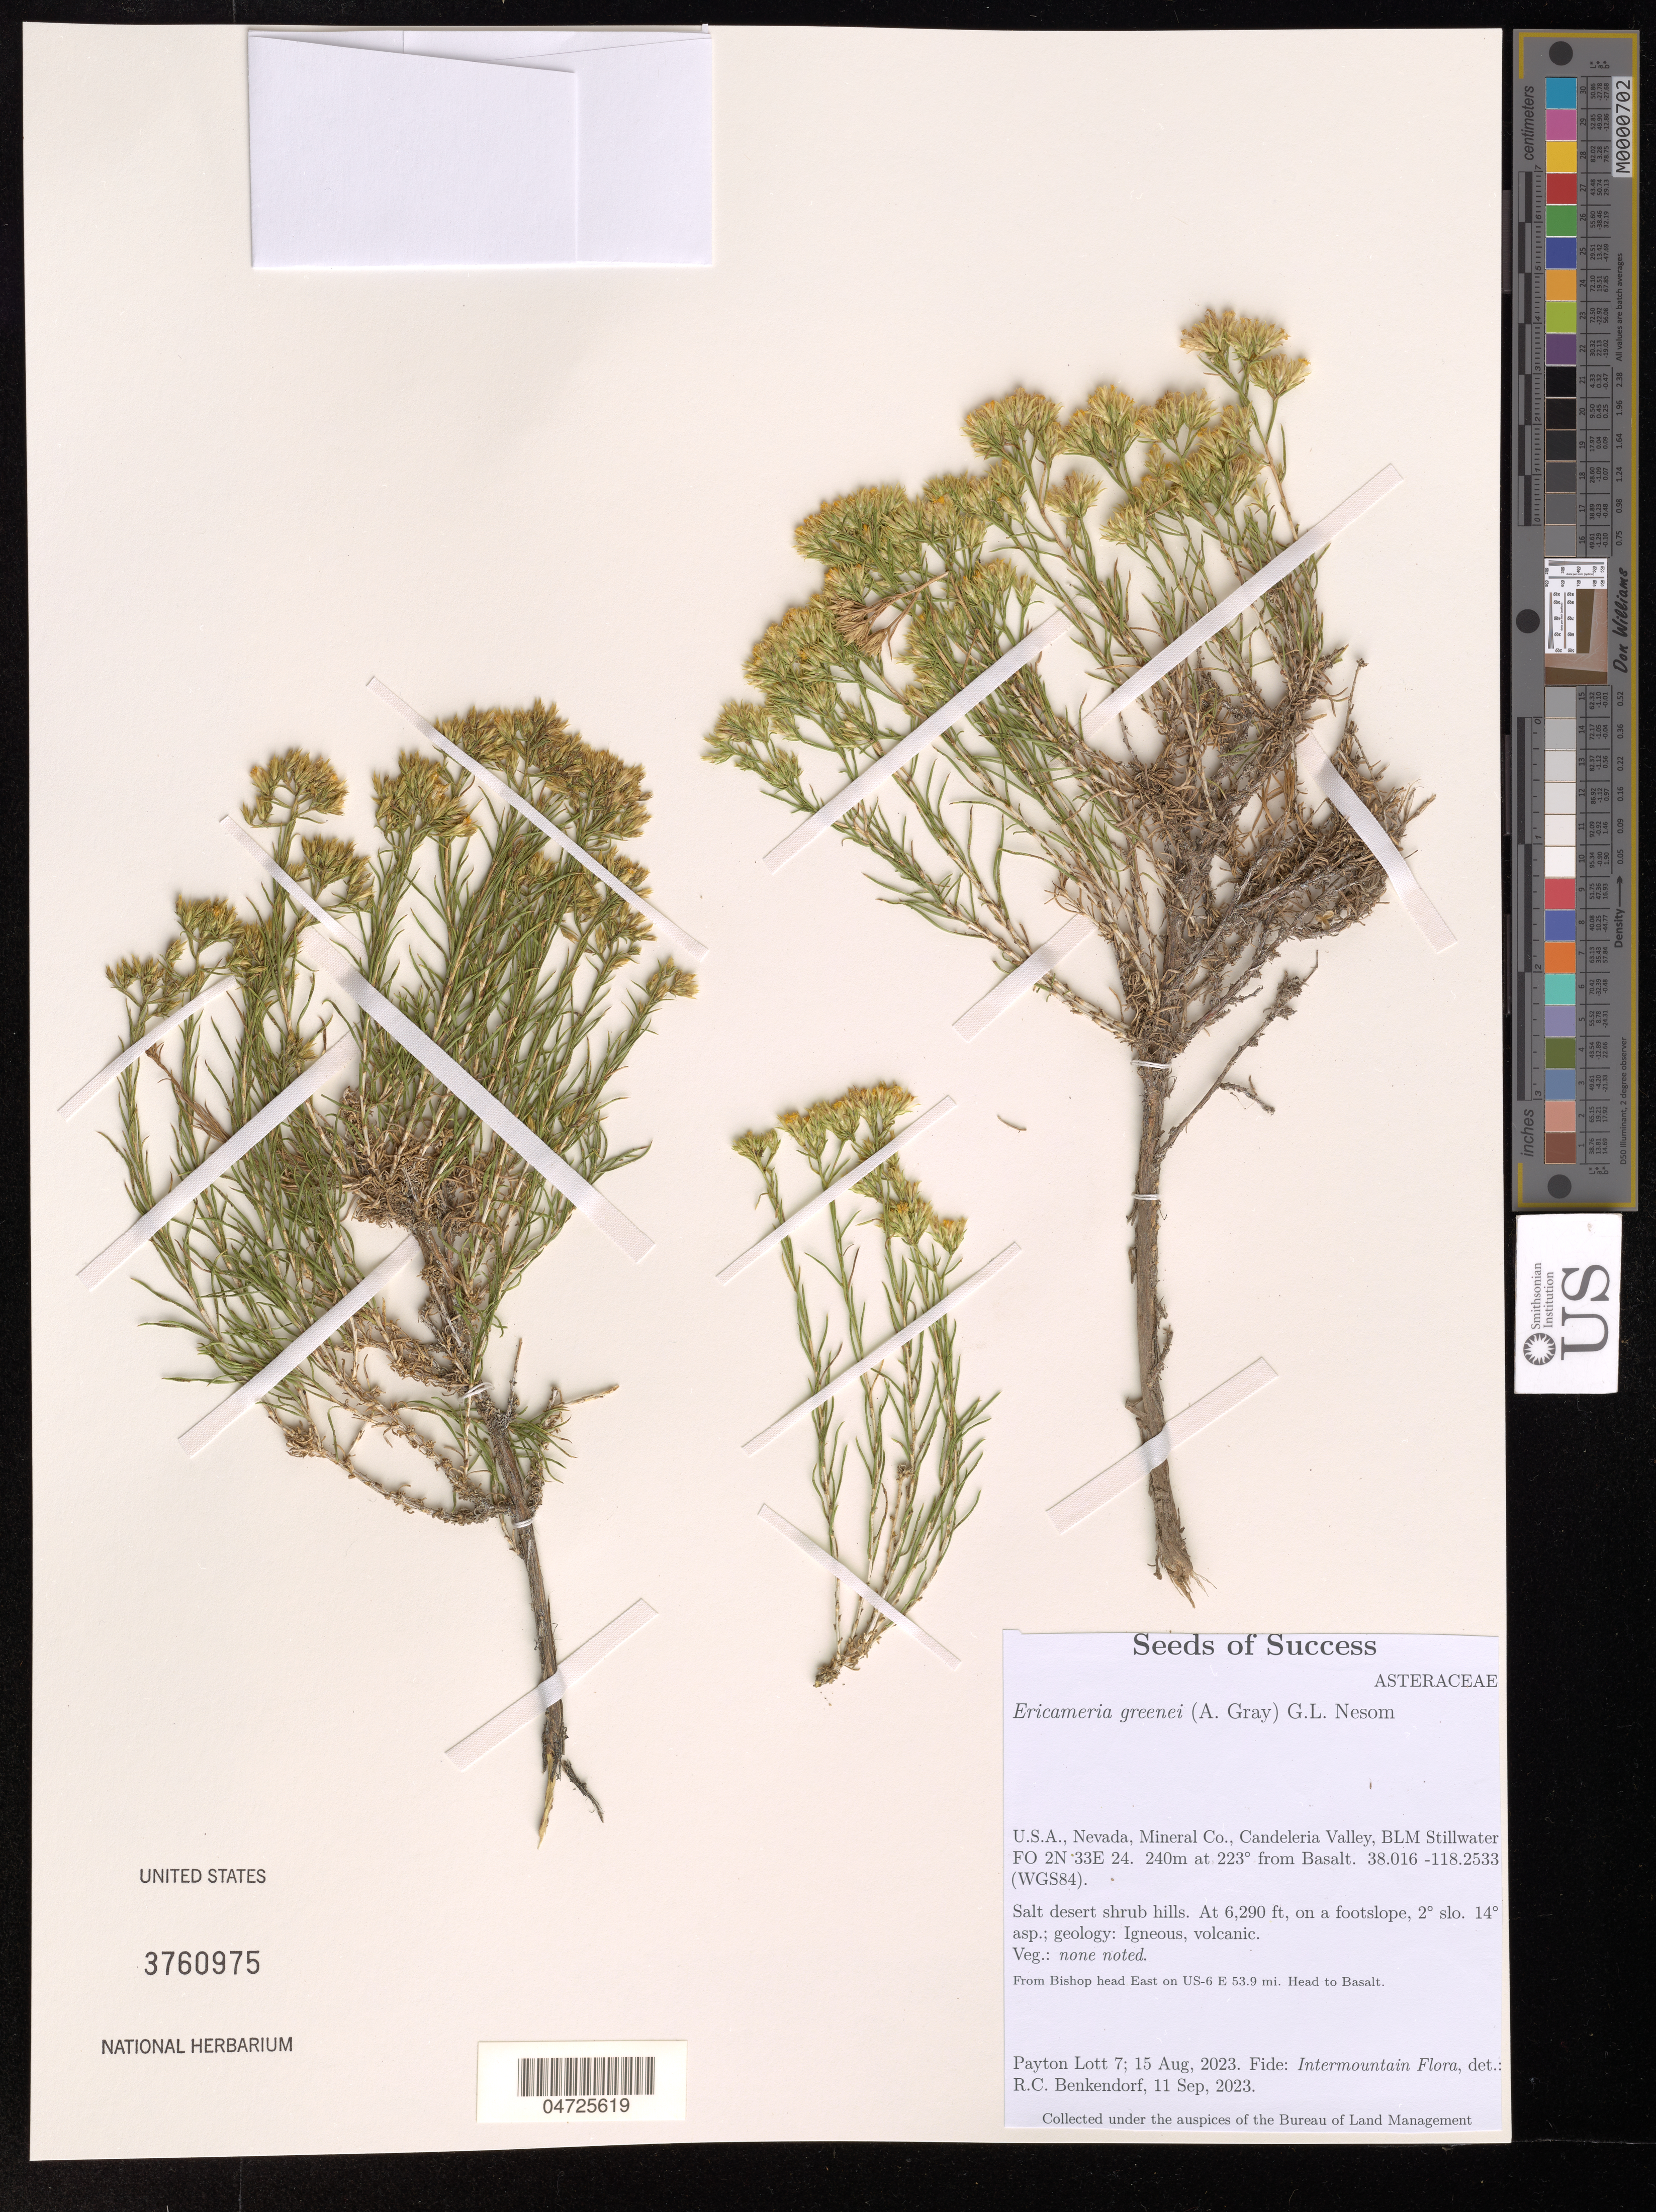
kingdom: Plantae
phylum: Tracheophyta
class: Magnoliopsida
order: Asterales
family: Asteraceae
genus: Ericameria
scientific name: Ericameria greenei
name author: (A. Gray) G.L. Nesom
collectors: P. Lott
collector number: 7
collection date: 2023-08-15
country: United States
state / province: Nevada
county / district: Mineral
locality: Mineral Co., Candelaria Valley, BLM Stillwater FO 2N 33E 24. (WGS84).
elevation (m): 1917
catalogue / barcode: US 3760975